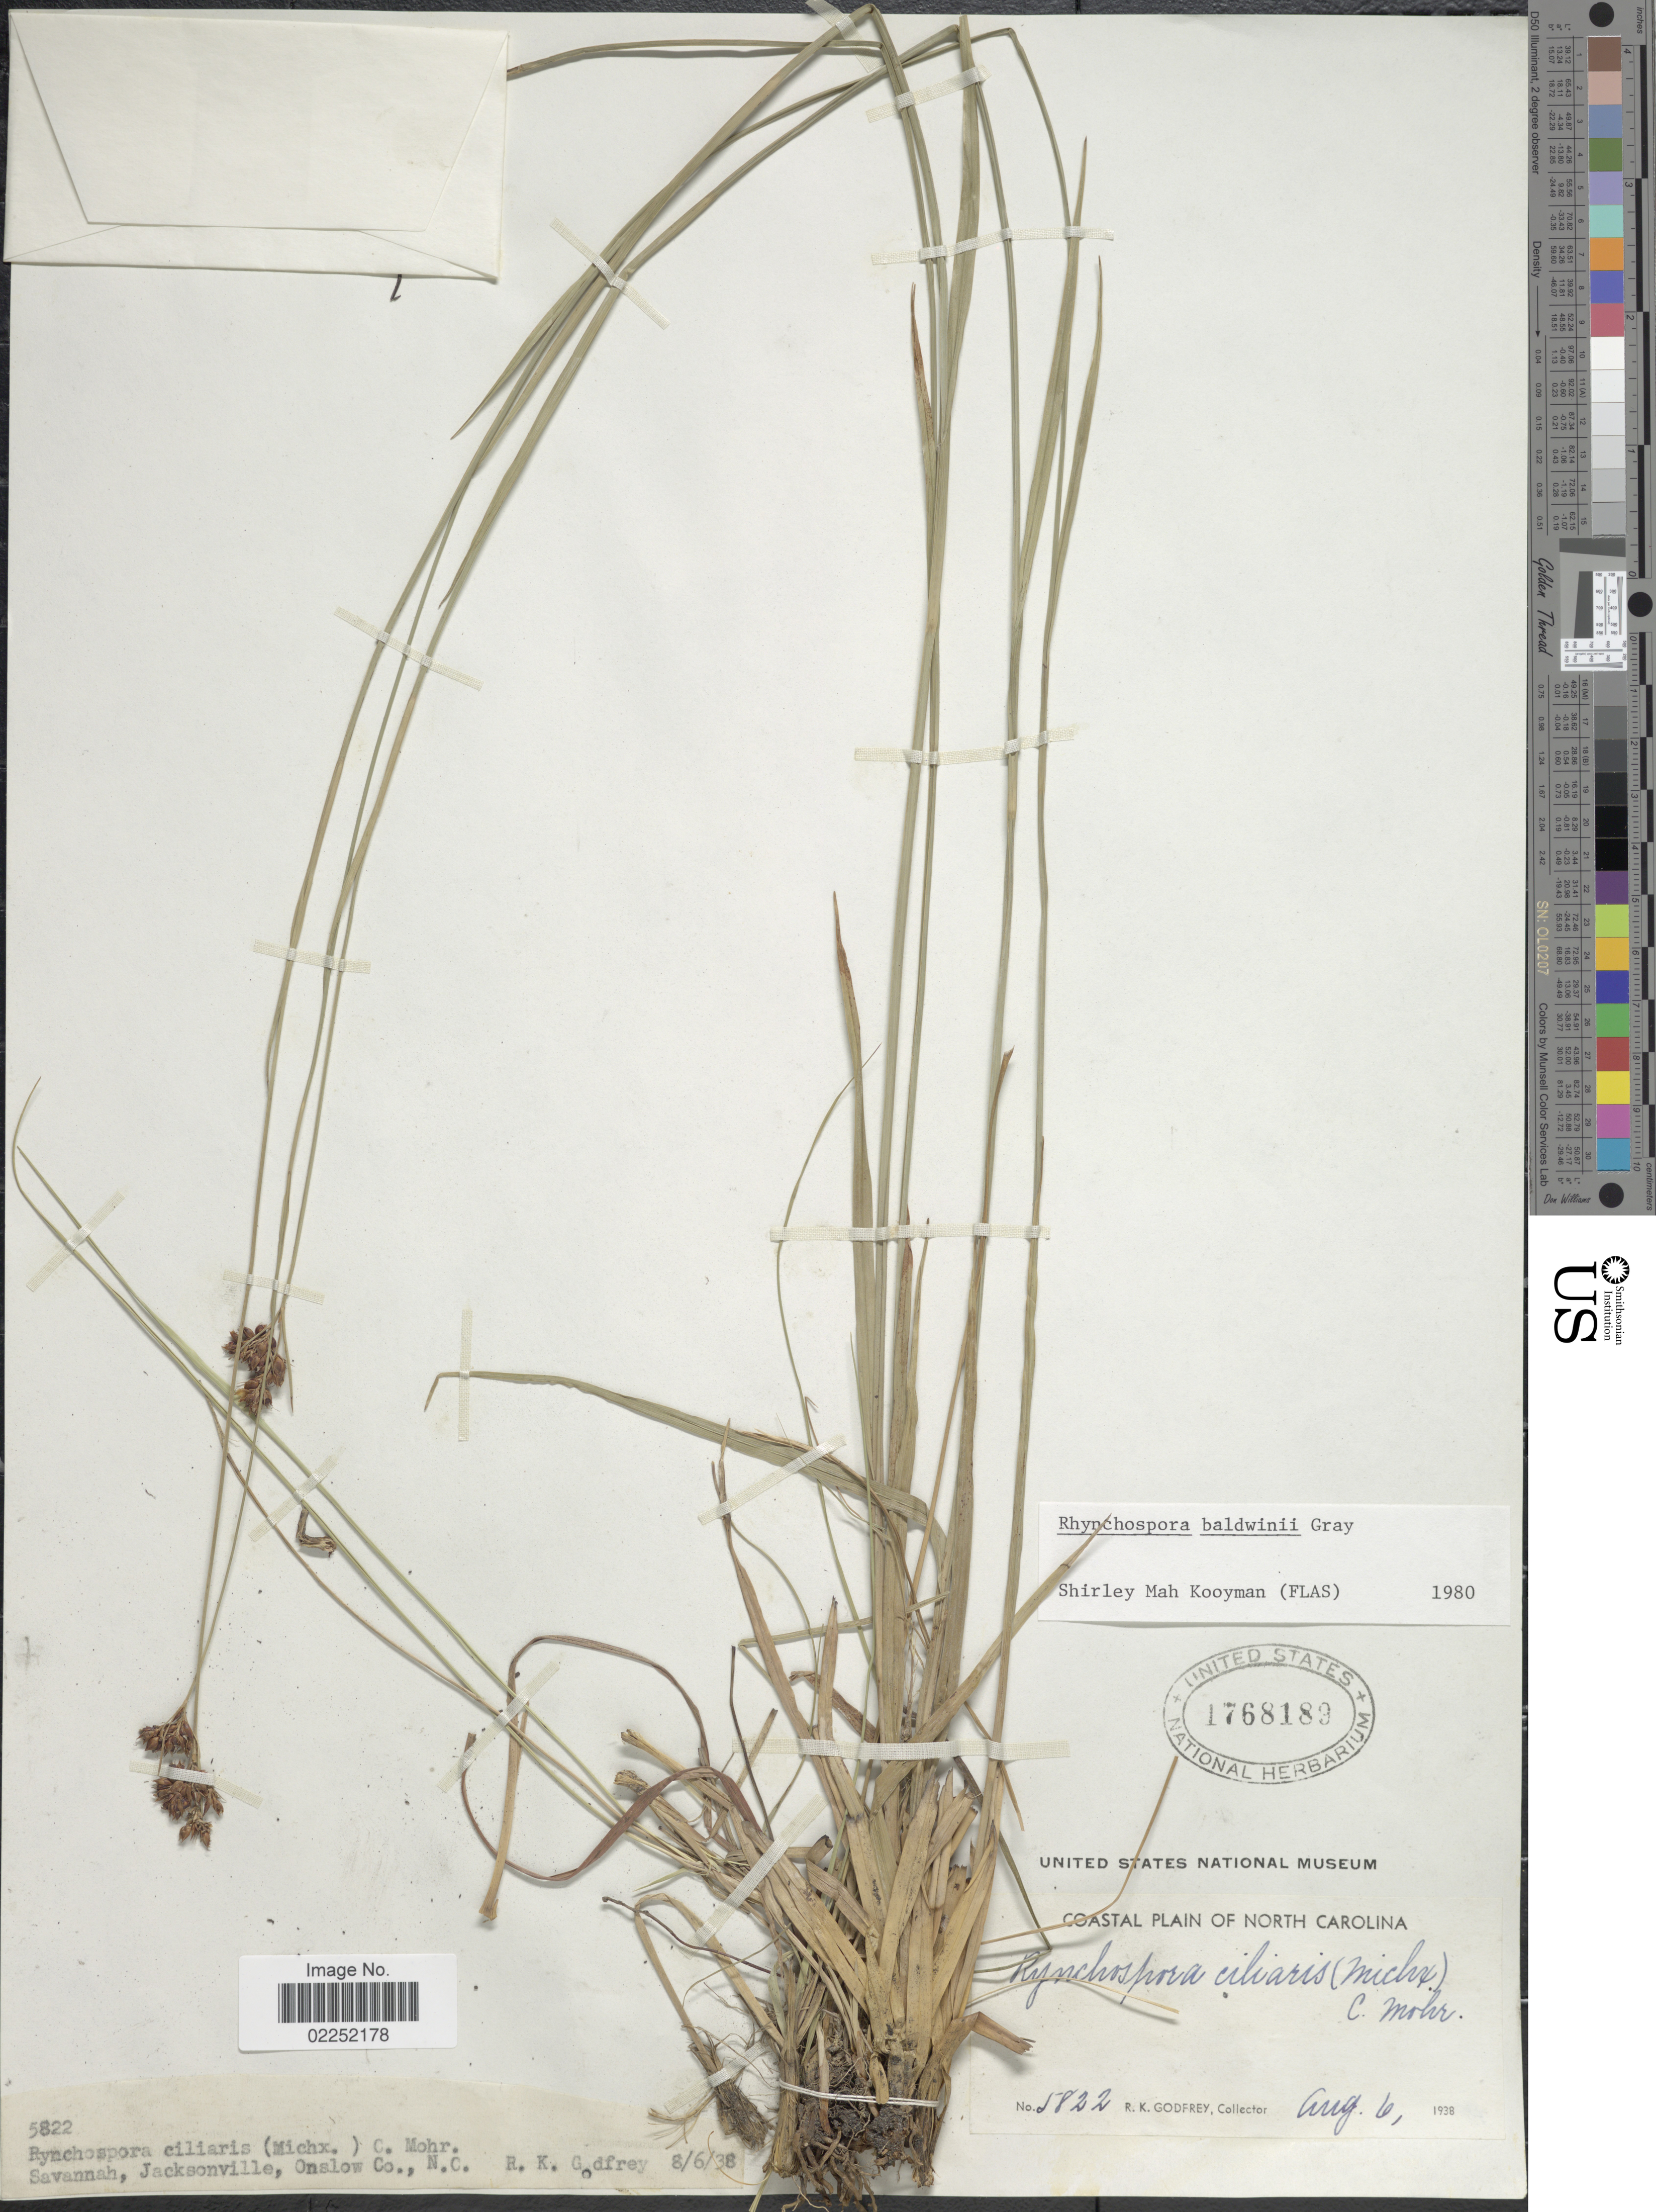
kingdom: Plantae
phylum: Tracheophyta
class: Liliopsida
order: Poales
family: Cyperaceae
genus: Rhynchospora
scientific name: Rhynchospora baldwinii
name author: A. Gray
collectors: R. K. Godfrey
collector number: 5822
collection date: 1938-08-06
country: United States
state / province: North Carolina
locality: Coatal Plain of North Carolina, Savannag, Jacksonville, Onslow Co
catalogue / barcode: US 1768189